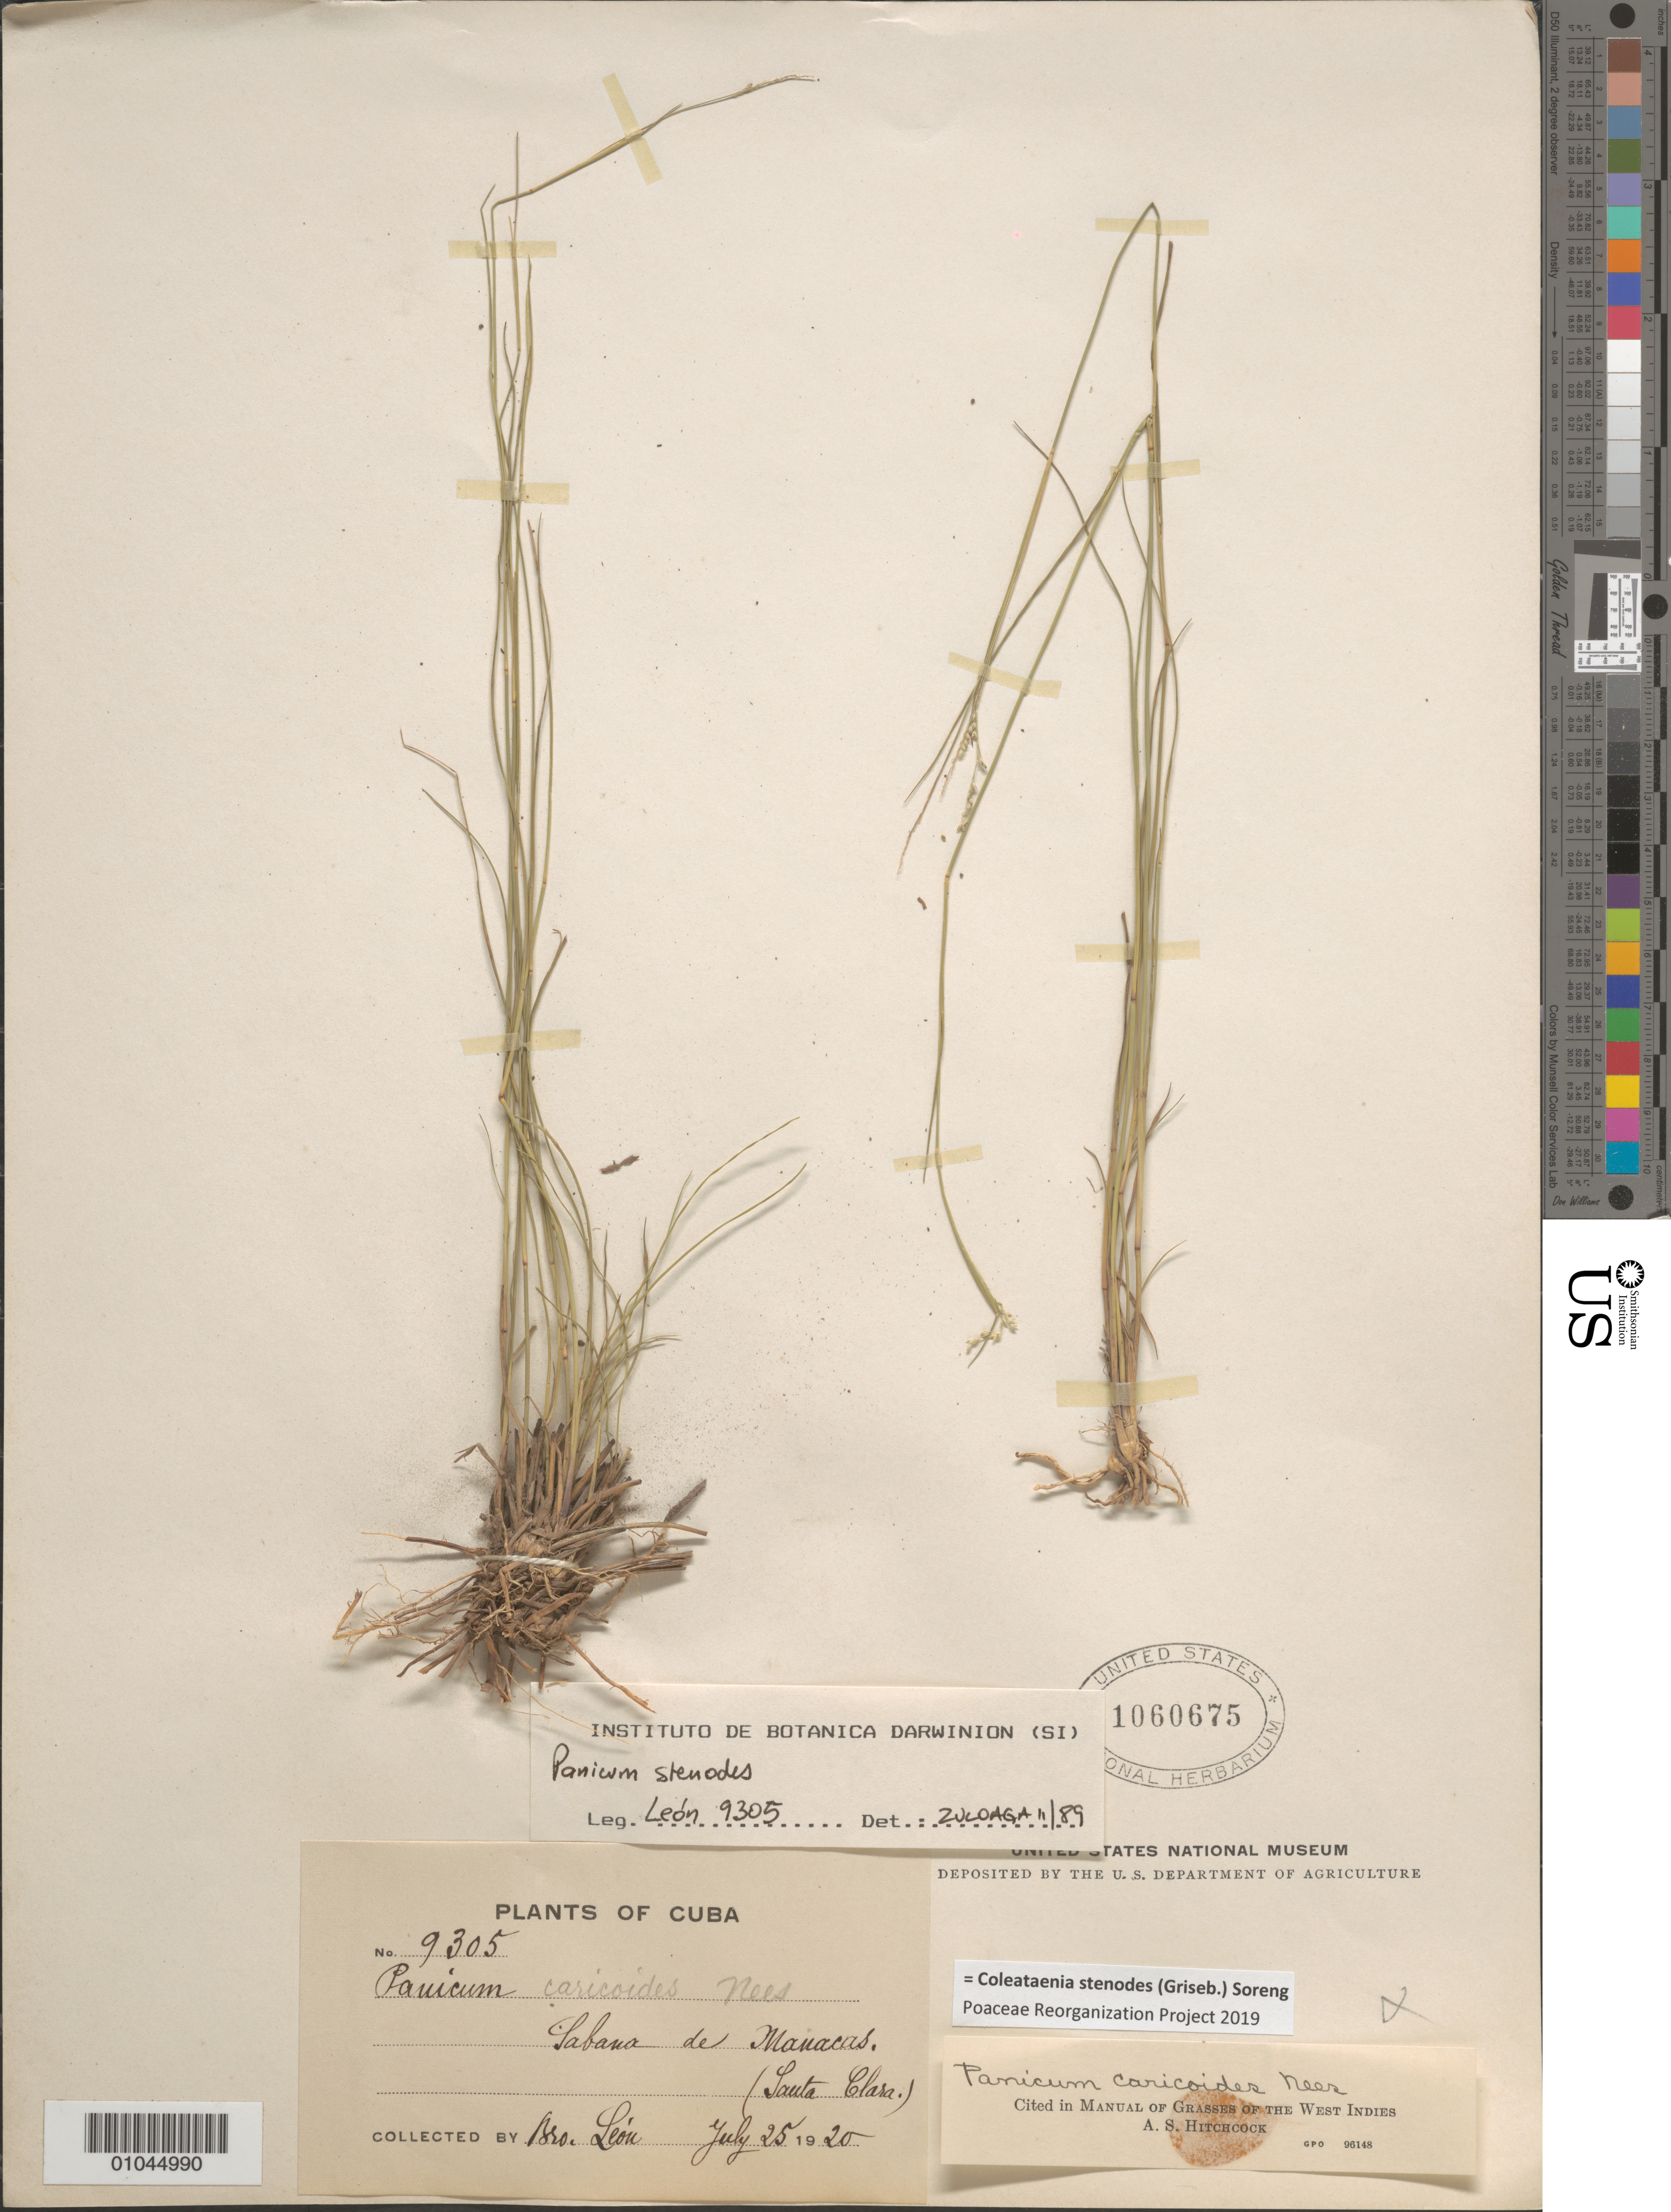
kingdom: Plantae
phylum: Tracheophyta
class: Liliopsida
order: Poales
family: Poaceae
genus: Panicum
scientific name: Panicum stenodes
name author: Griseb.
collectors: Bro. León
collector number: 9305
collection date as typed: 25 Jul 1920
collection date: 1920-07-25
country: Cuba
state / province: Villa Clara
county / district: Santa Clara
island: Cuba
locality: Sabana de Manacas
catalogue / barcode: US 1060675